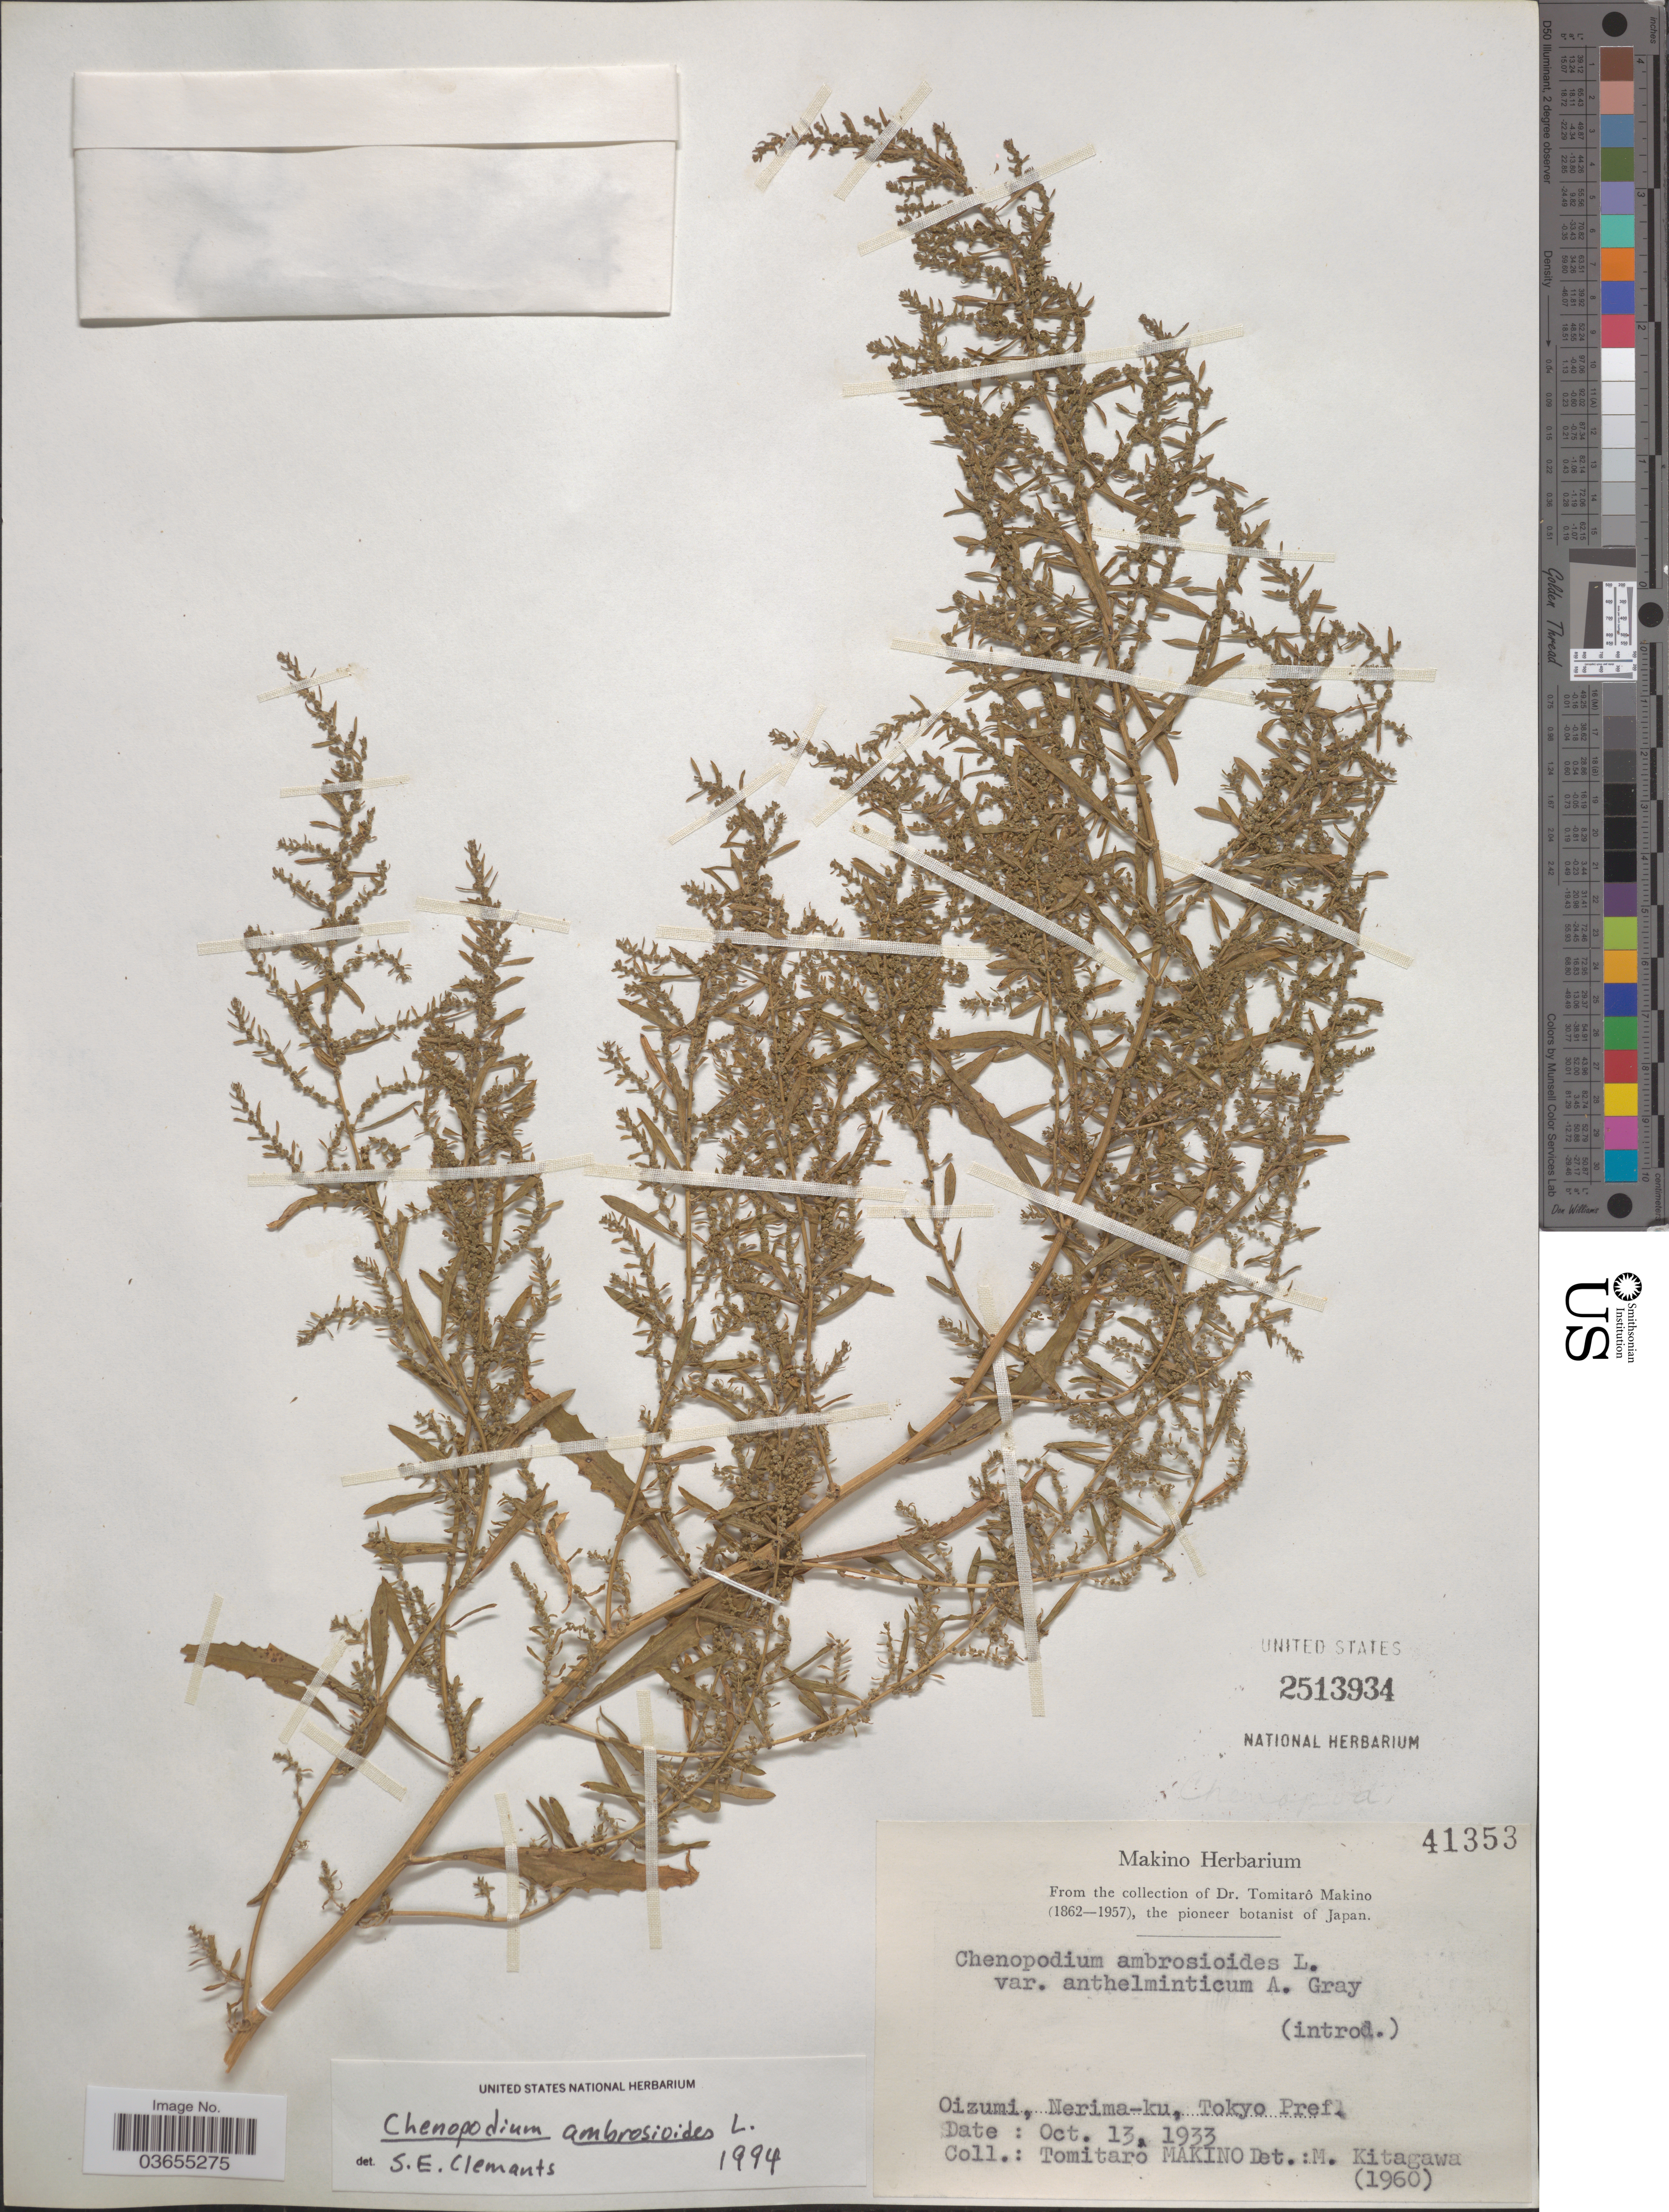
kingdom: Plantae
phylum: Tracheophyta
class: Magnoliopsida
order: Caryophyllales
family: Amaranthaceae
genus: Chenopodium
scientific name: Chenopodium ambrosioides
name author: L.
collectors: T. Makino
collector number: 41353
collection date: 1933-10-13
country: Japan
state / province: Tokyo, Federal City of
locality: Oizumi, Nerima-ku, Tokyo Pref.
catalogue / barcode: US 2513934